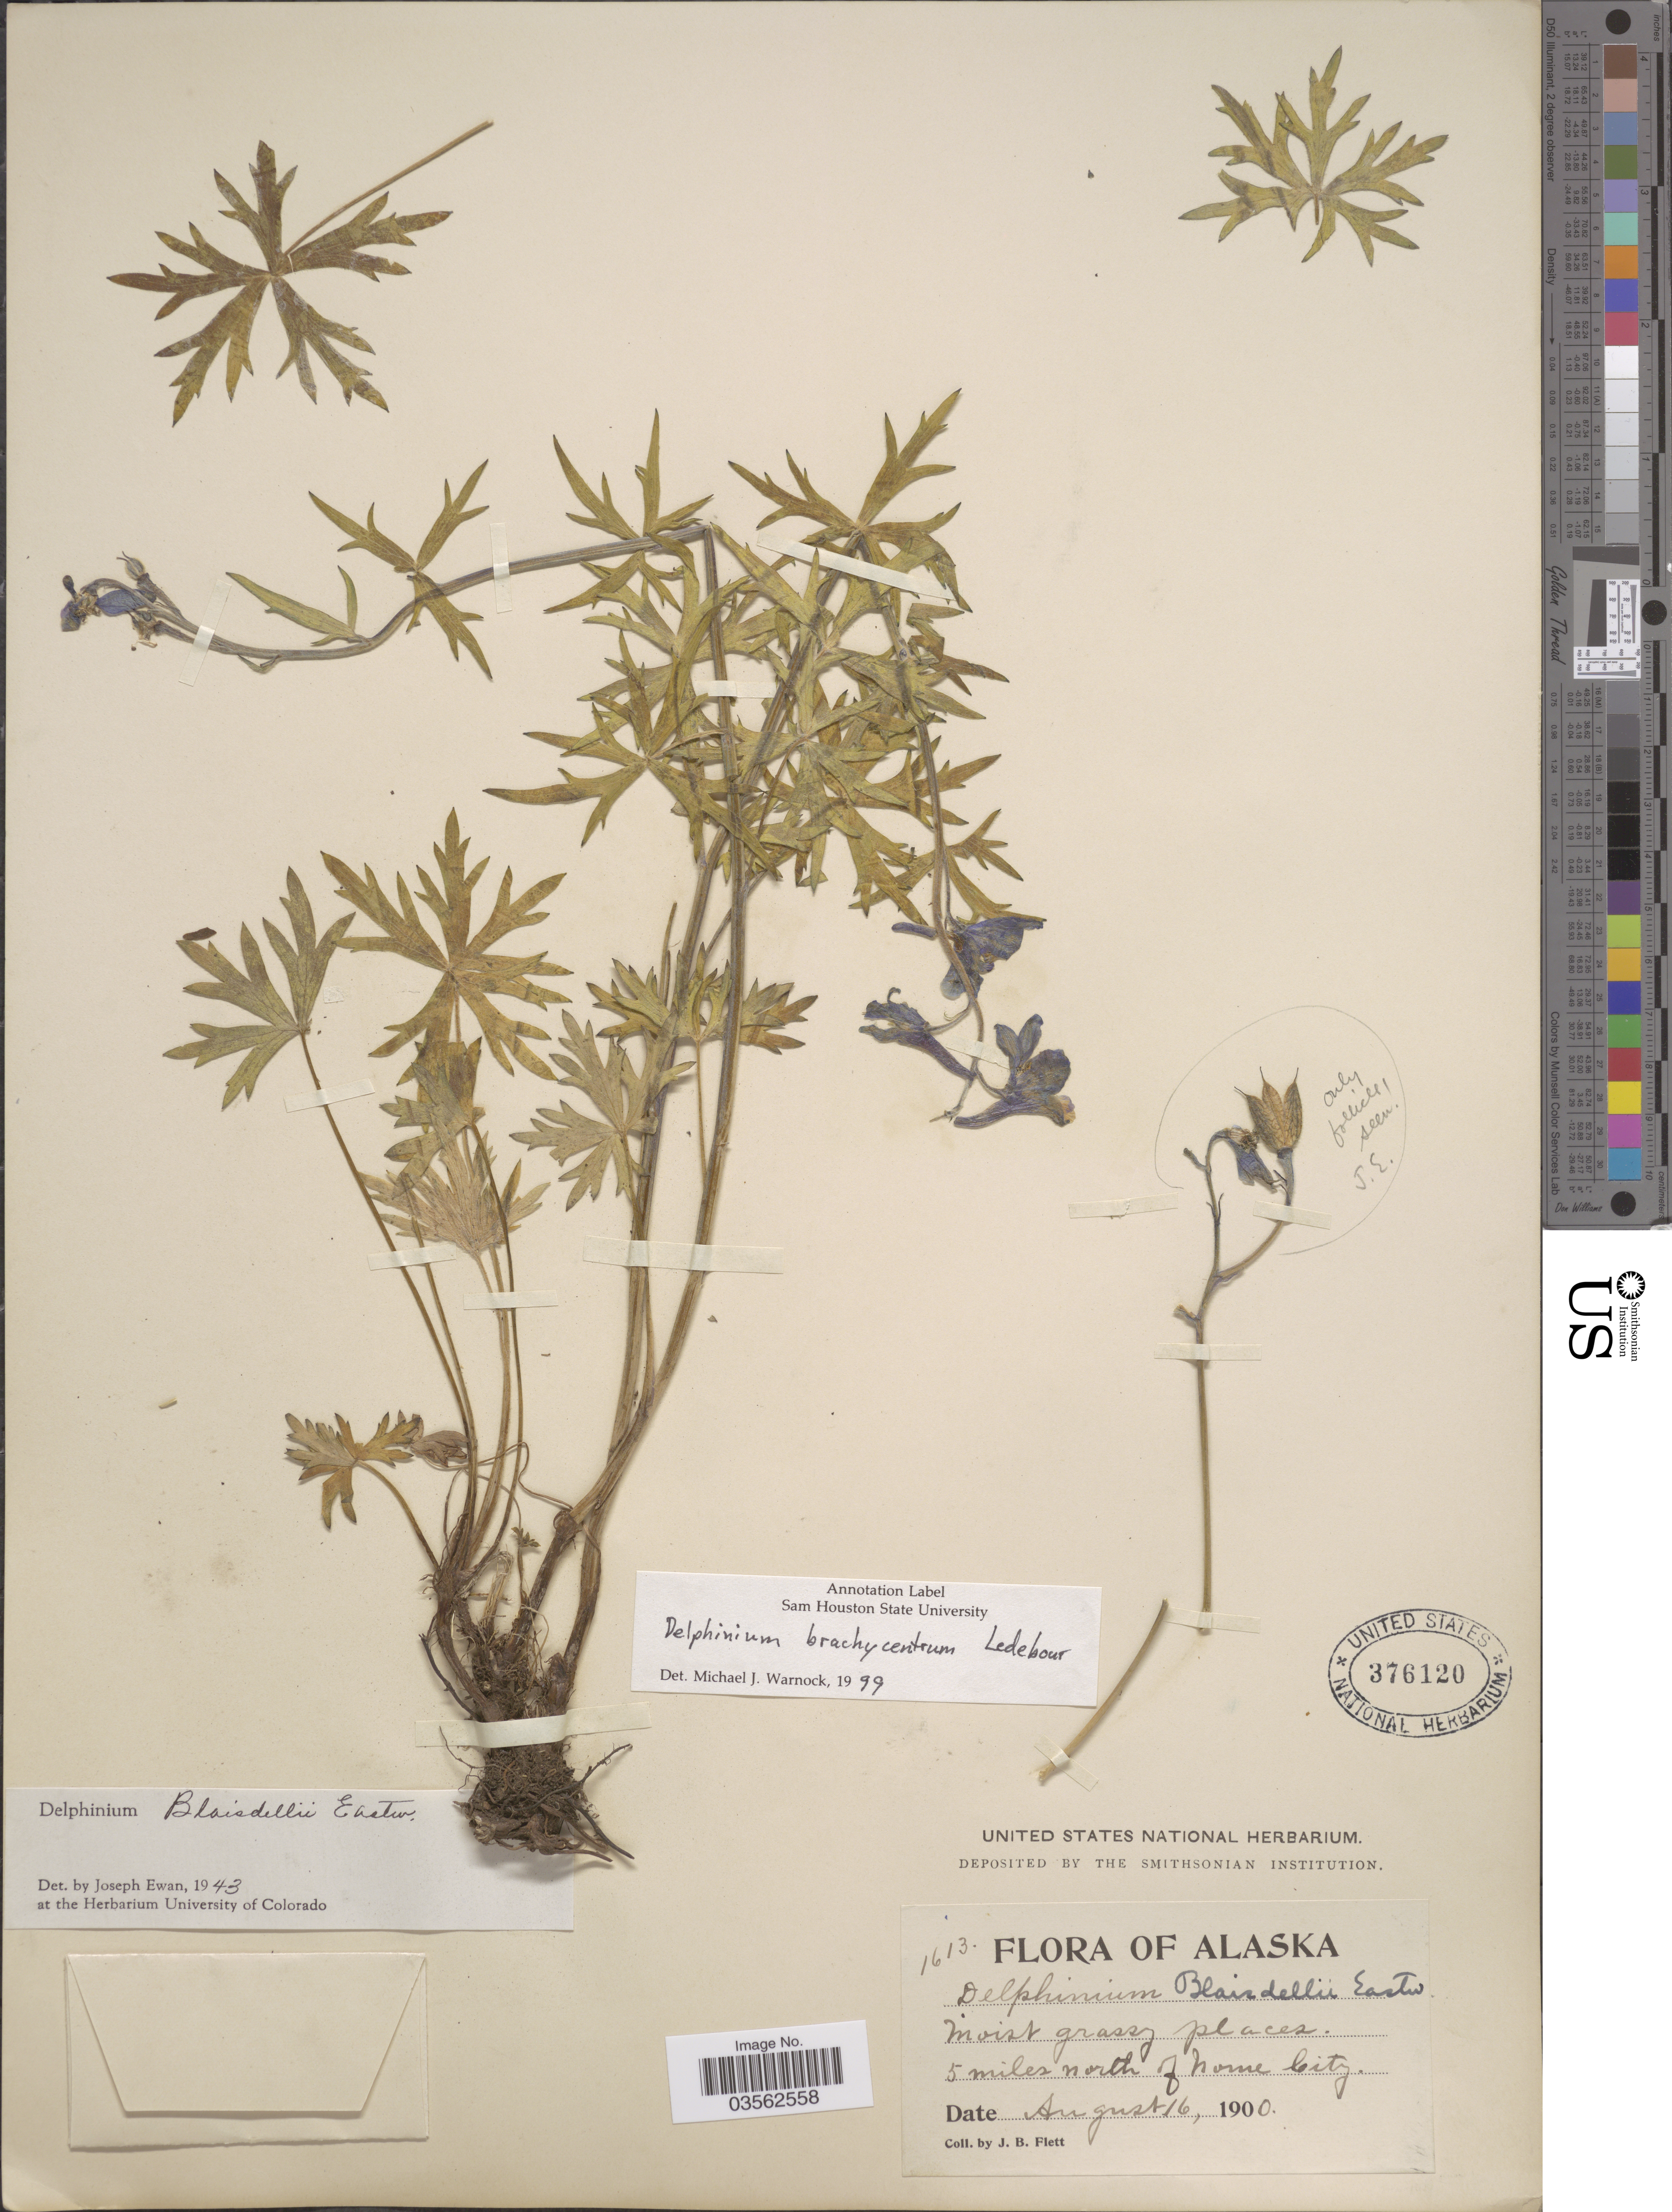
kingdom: Plantae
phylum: Tracheophyta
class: Magnoliopsida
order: Ranunculales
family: Ranunculaceae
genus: Delphinium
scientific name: Delphinium brachycentrum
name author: Ledeb.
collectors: J. Flett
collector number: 1613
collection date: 1900-08-16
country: United States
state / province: Alaska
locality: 5 miles north of Nome City.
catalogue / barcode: US 376120